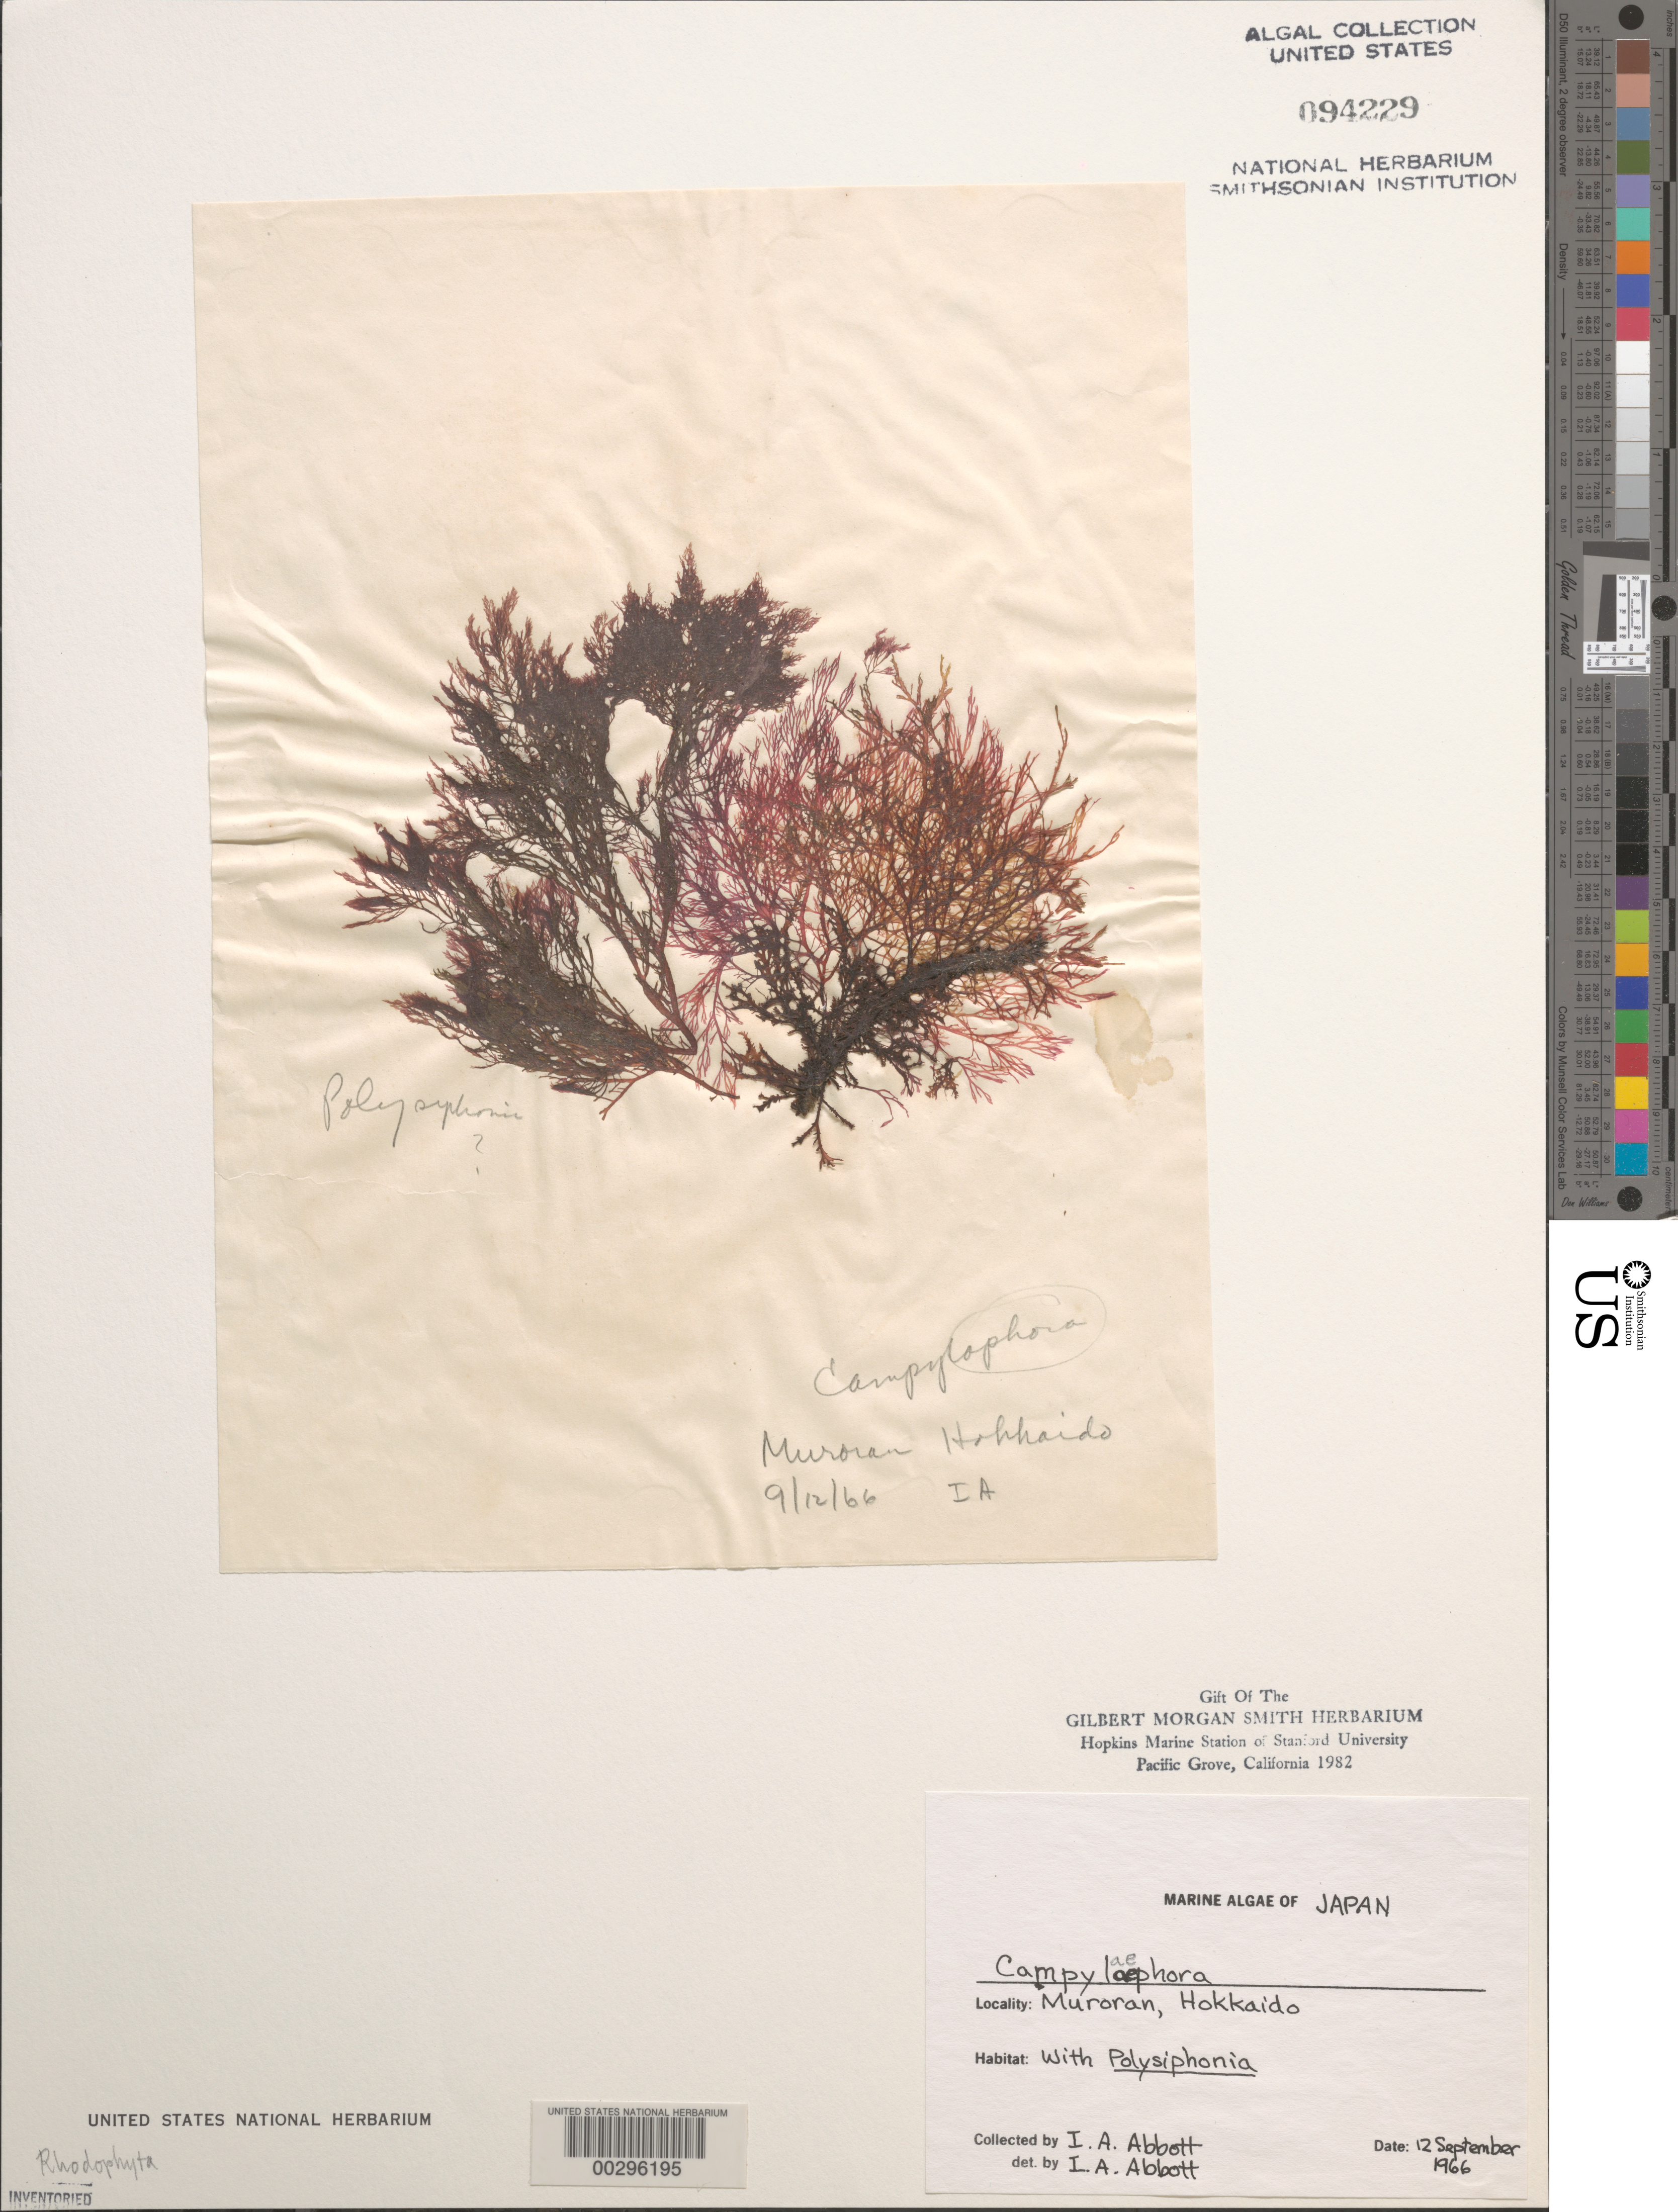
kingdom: Plantae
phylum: Rhodophyta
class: Florideophyceae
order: Ceramiales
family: Ceramiaceae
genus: Campylaephora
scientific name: Campylaephora sp.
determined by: Abbott, Isabella A.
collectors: I. A. Abbott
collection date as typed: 12 Sep 1966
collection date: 1966-09-12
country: Japan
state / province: Hokkaido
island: Hokkaido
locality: Muroran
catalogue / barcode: US 94229